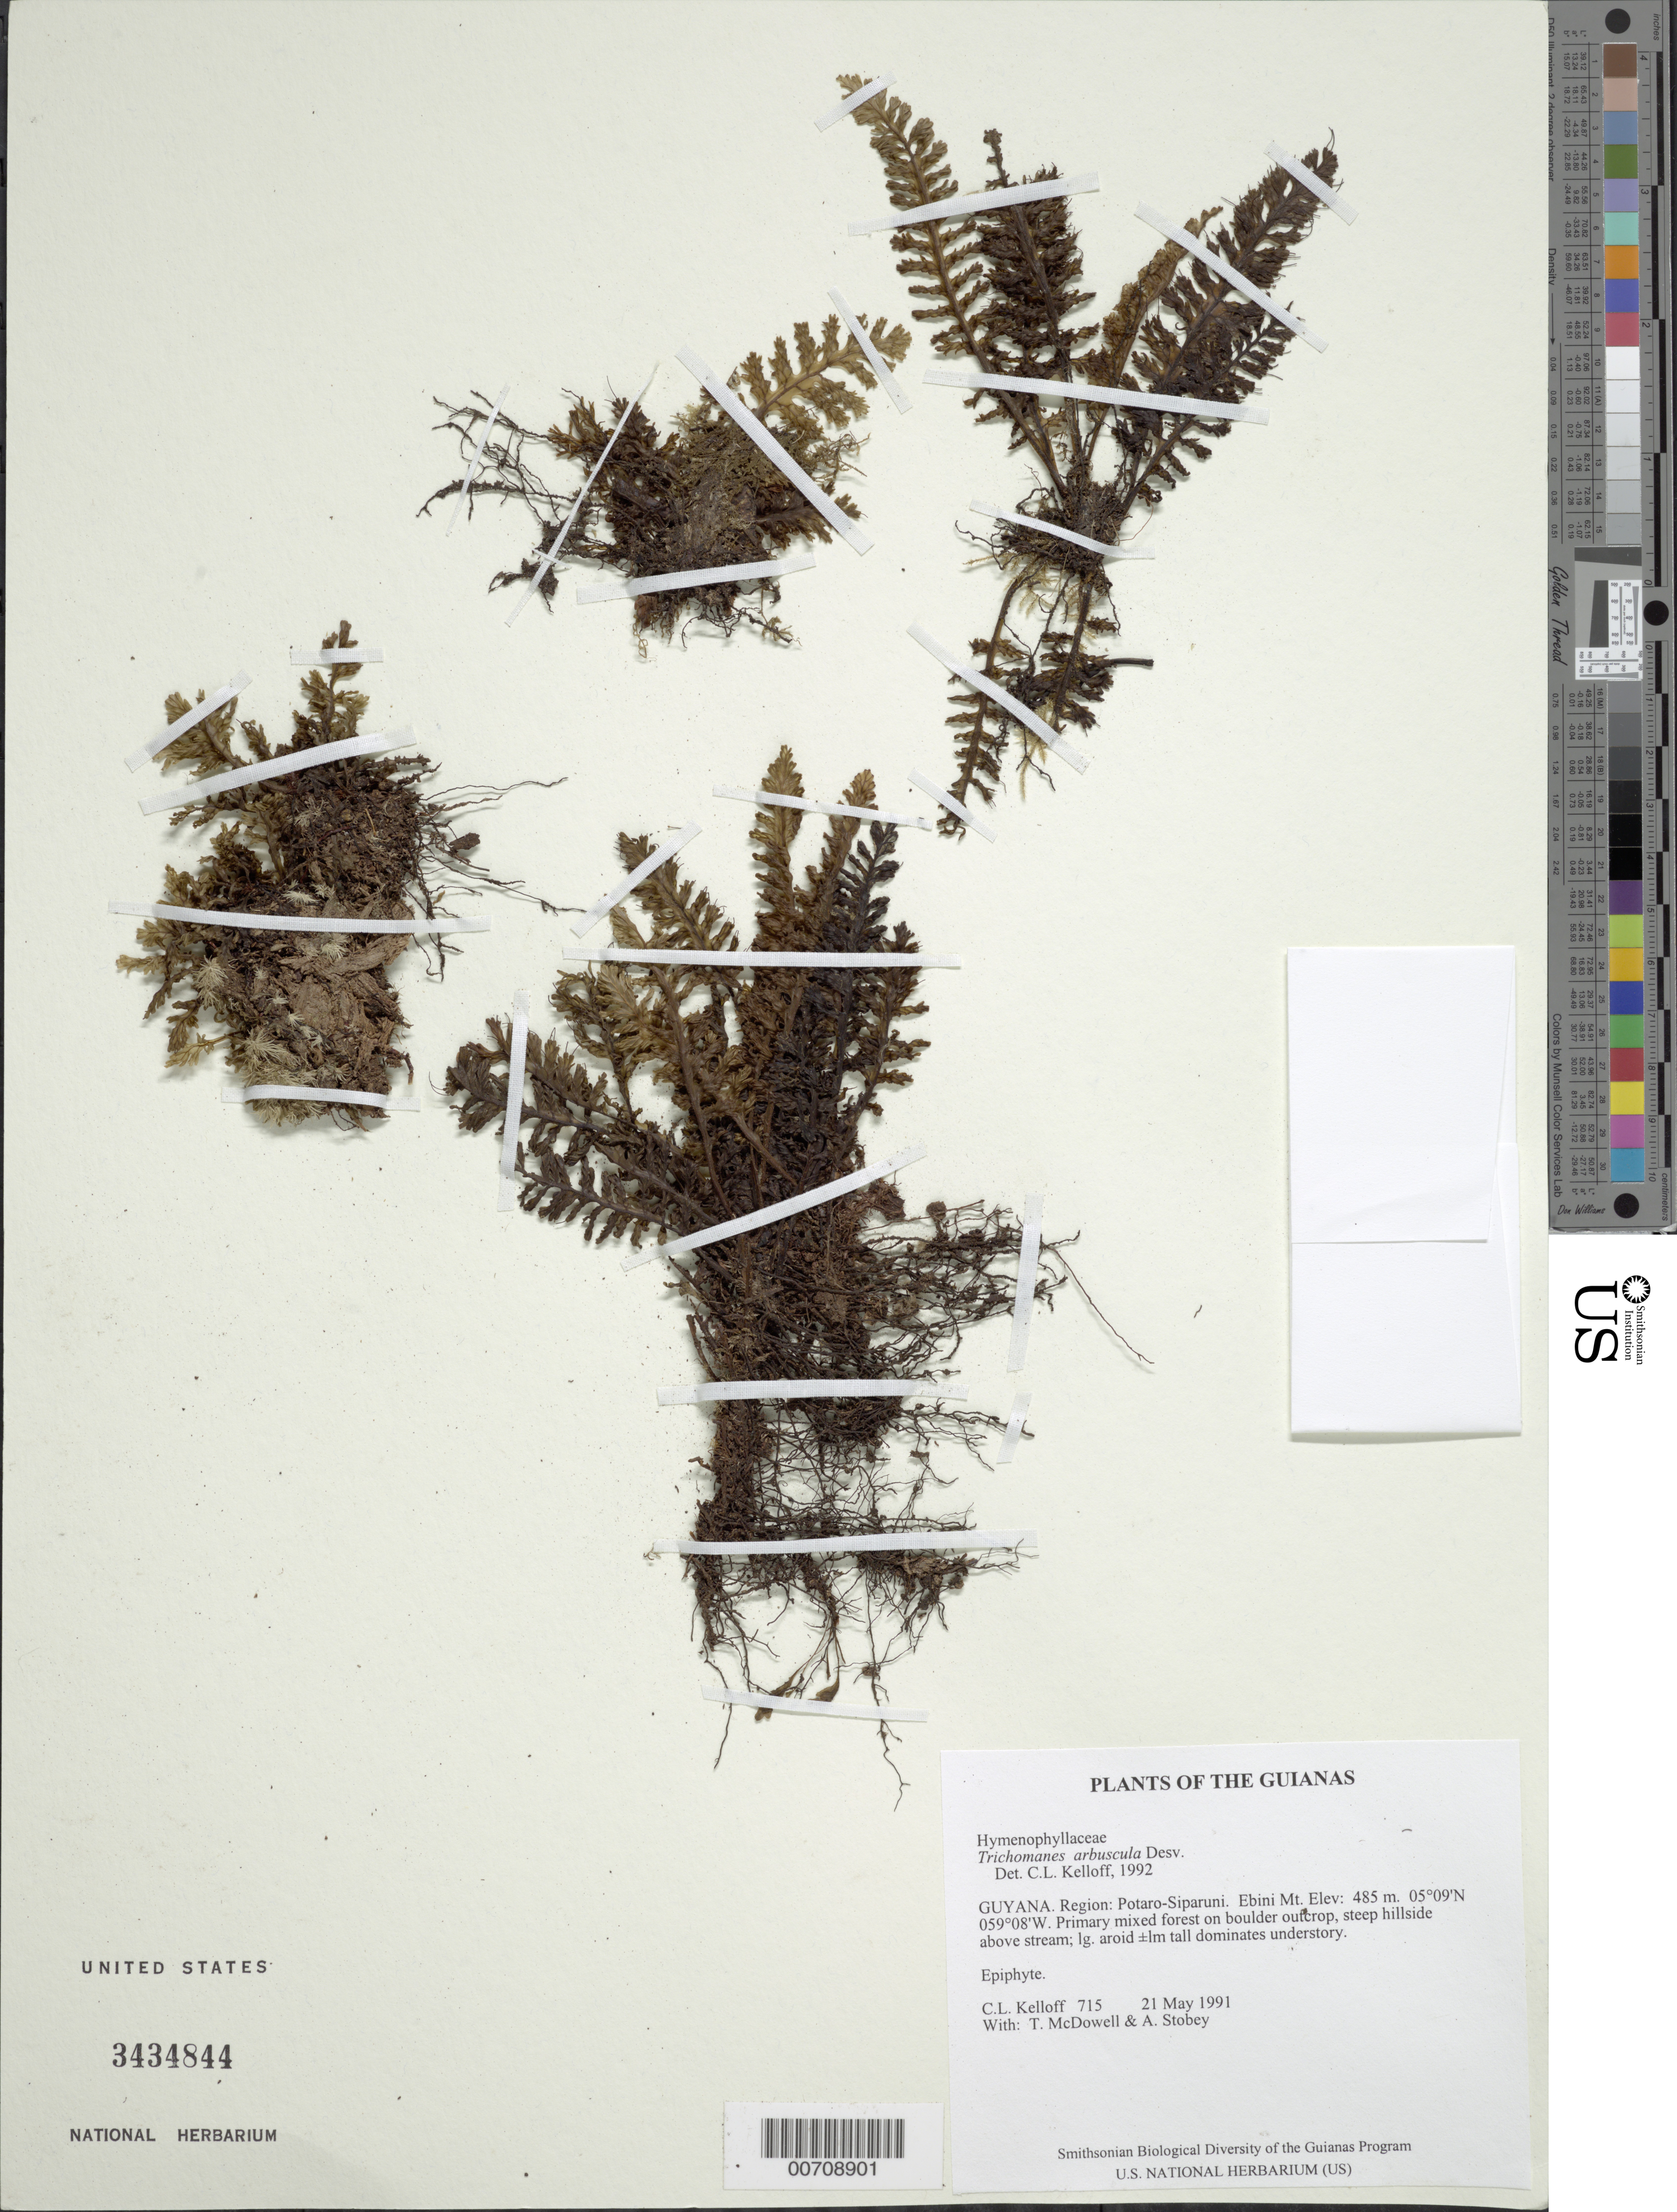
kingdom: Plantae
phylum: Tracheophyta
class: Polypodiopsida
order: Hymenophyllales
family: Hymenophyllaceae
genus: Trichomanes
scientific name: Trichomanes arbuscula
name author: Desv.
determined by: Kelloff, Carol L., (US), Smithsonian Institution - National Museum of Natural History (UNITED STATES)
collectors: C. L. Kelloff, T. McDowell & A. Stobey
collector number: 715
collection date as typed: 21 May 1991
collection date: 1991-05-21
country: Guyana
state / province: Potaro-Siparuni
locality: Ebini Mt.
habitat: Primary mixed forest on boulder outcrop, steep hillside above stream; lg. aroid ±lm tall dominates understory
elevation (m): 485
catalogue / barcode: US 3434844